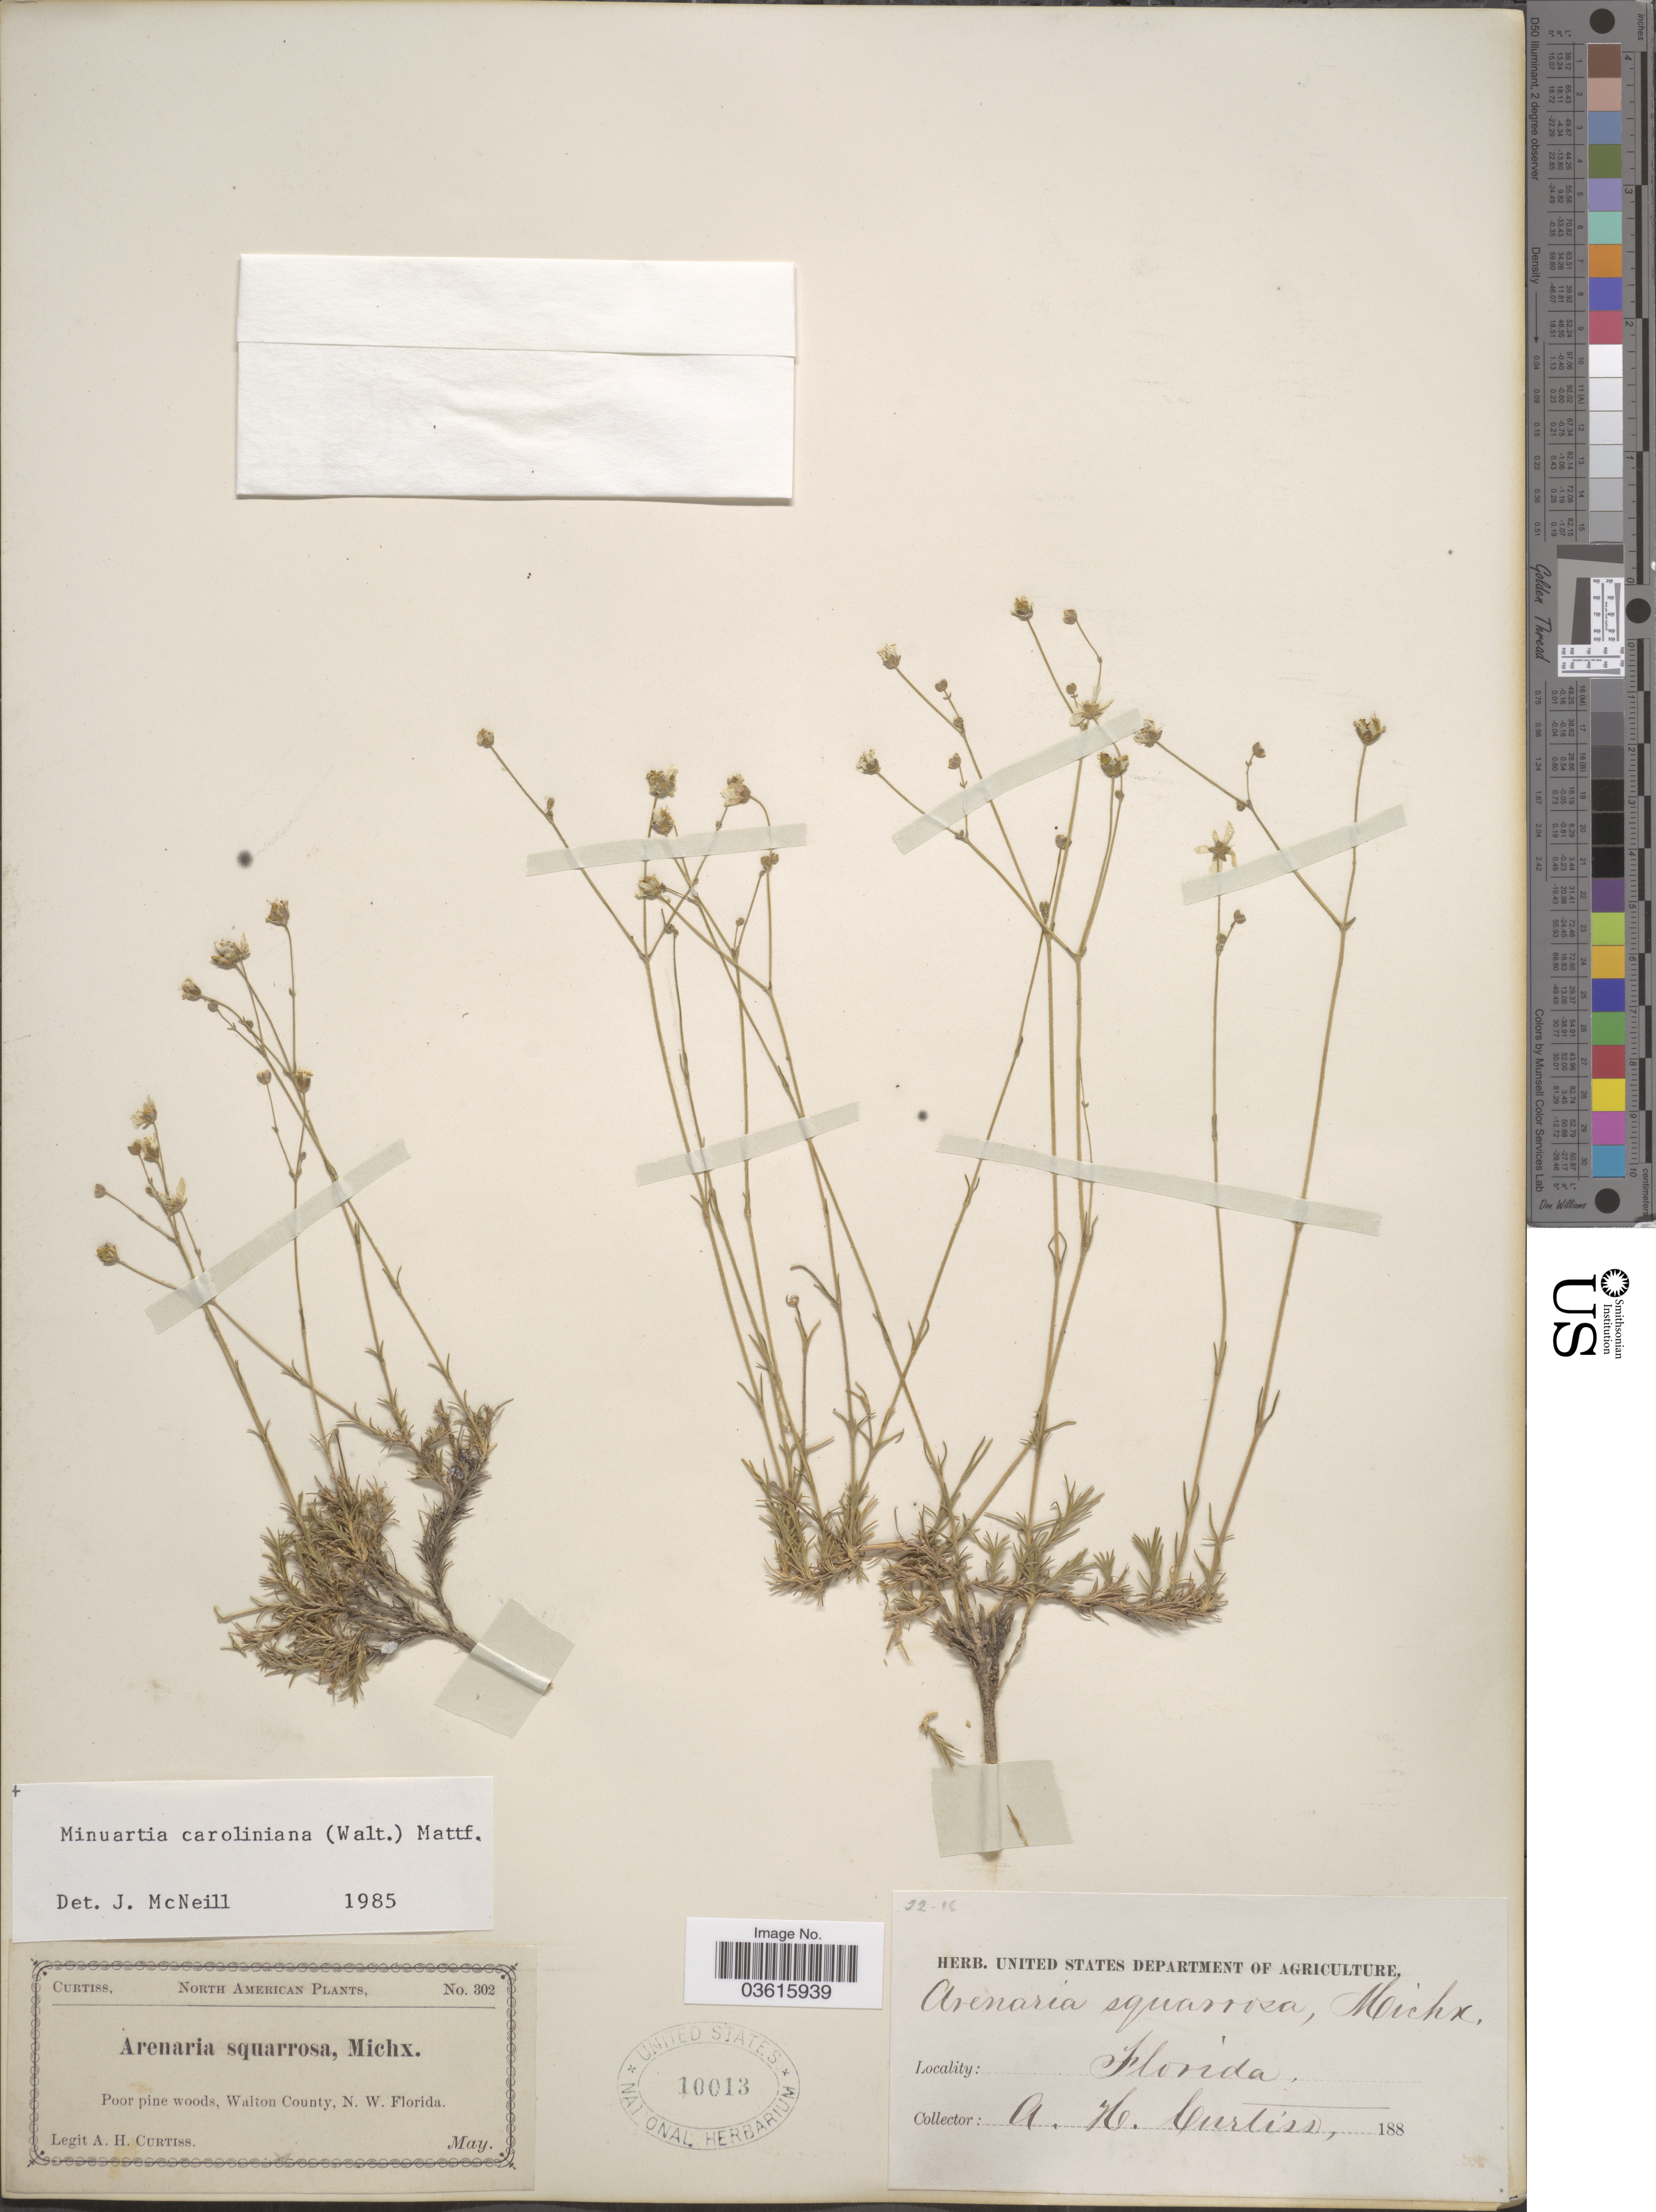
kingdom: Plantae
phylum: Tracheophyta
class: Magnoliopsida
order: Caryophyllales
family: Caryophyllaceae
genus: Minuartia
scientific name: Minuartia caroliniana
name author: (Walter) Mattf.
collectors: A. H. Curtiss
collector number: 302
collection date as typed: May 188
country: United States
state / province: Florida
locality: Poor pine woods, Walton County, N.W. Florida.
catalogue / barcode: US 10013